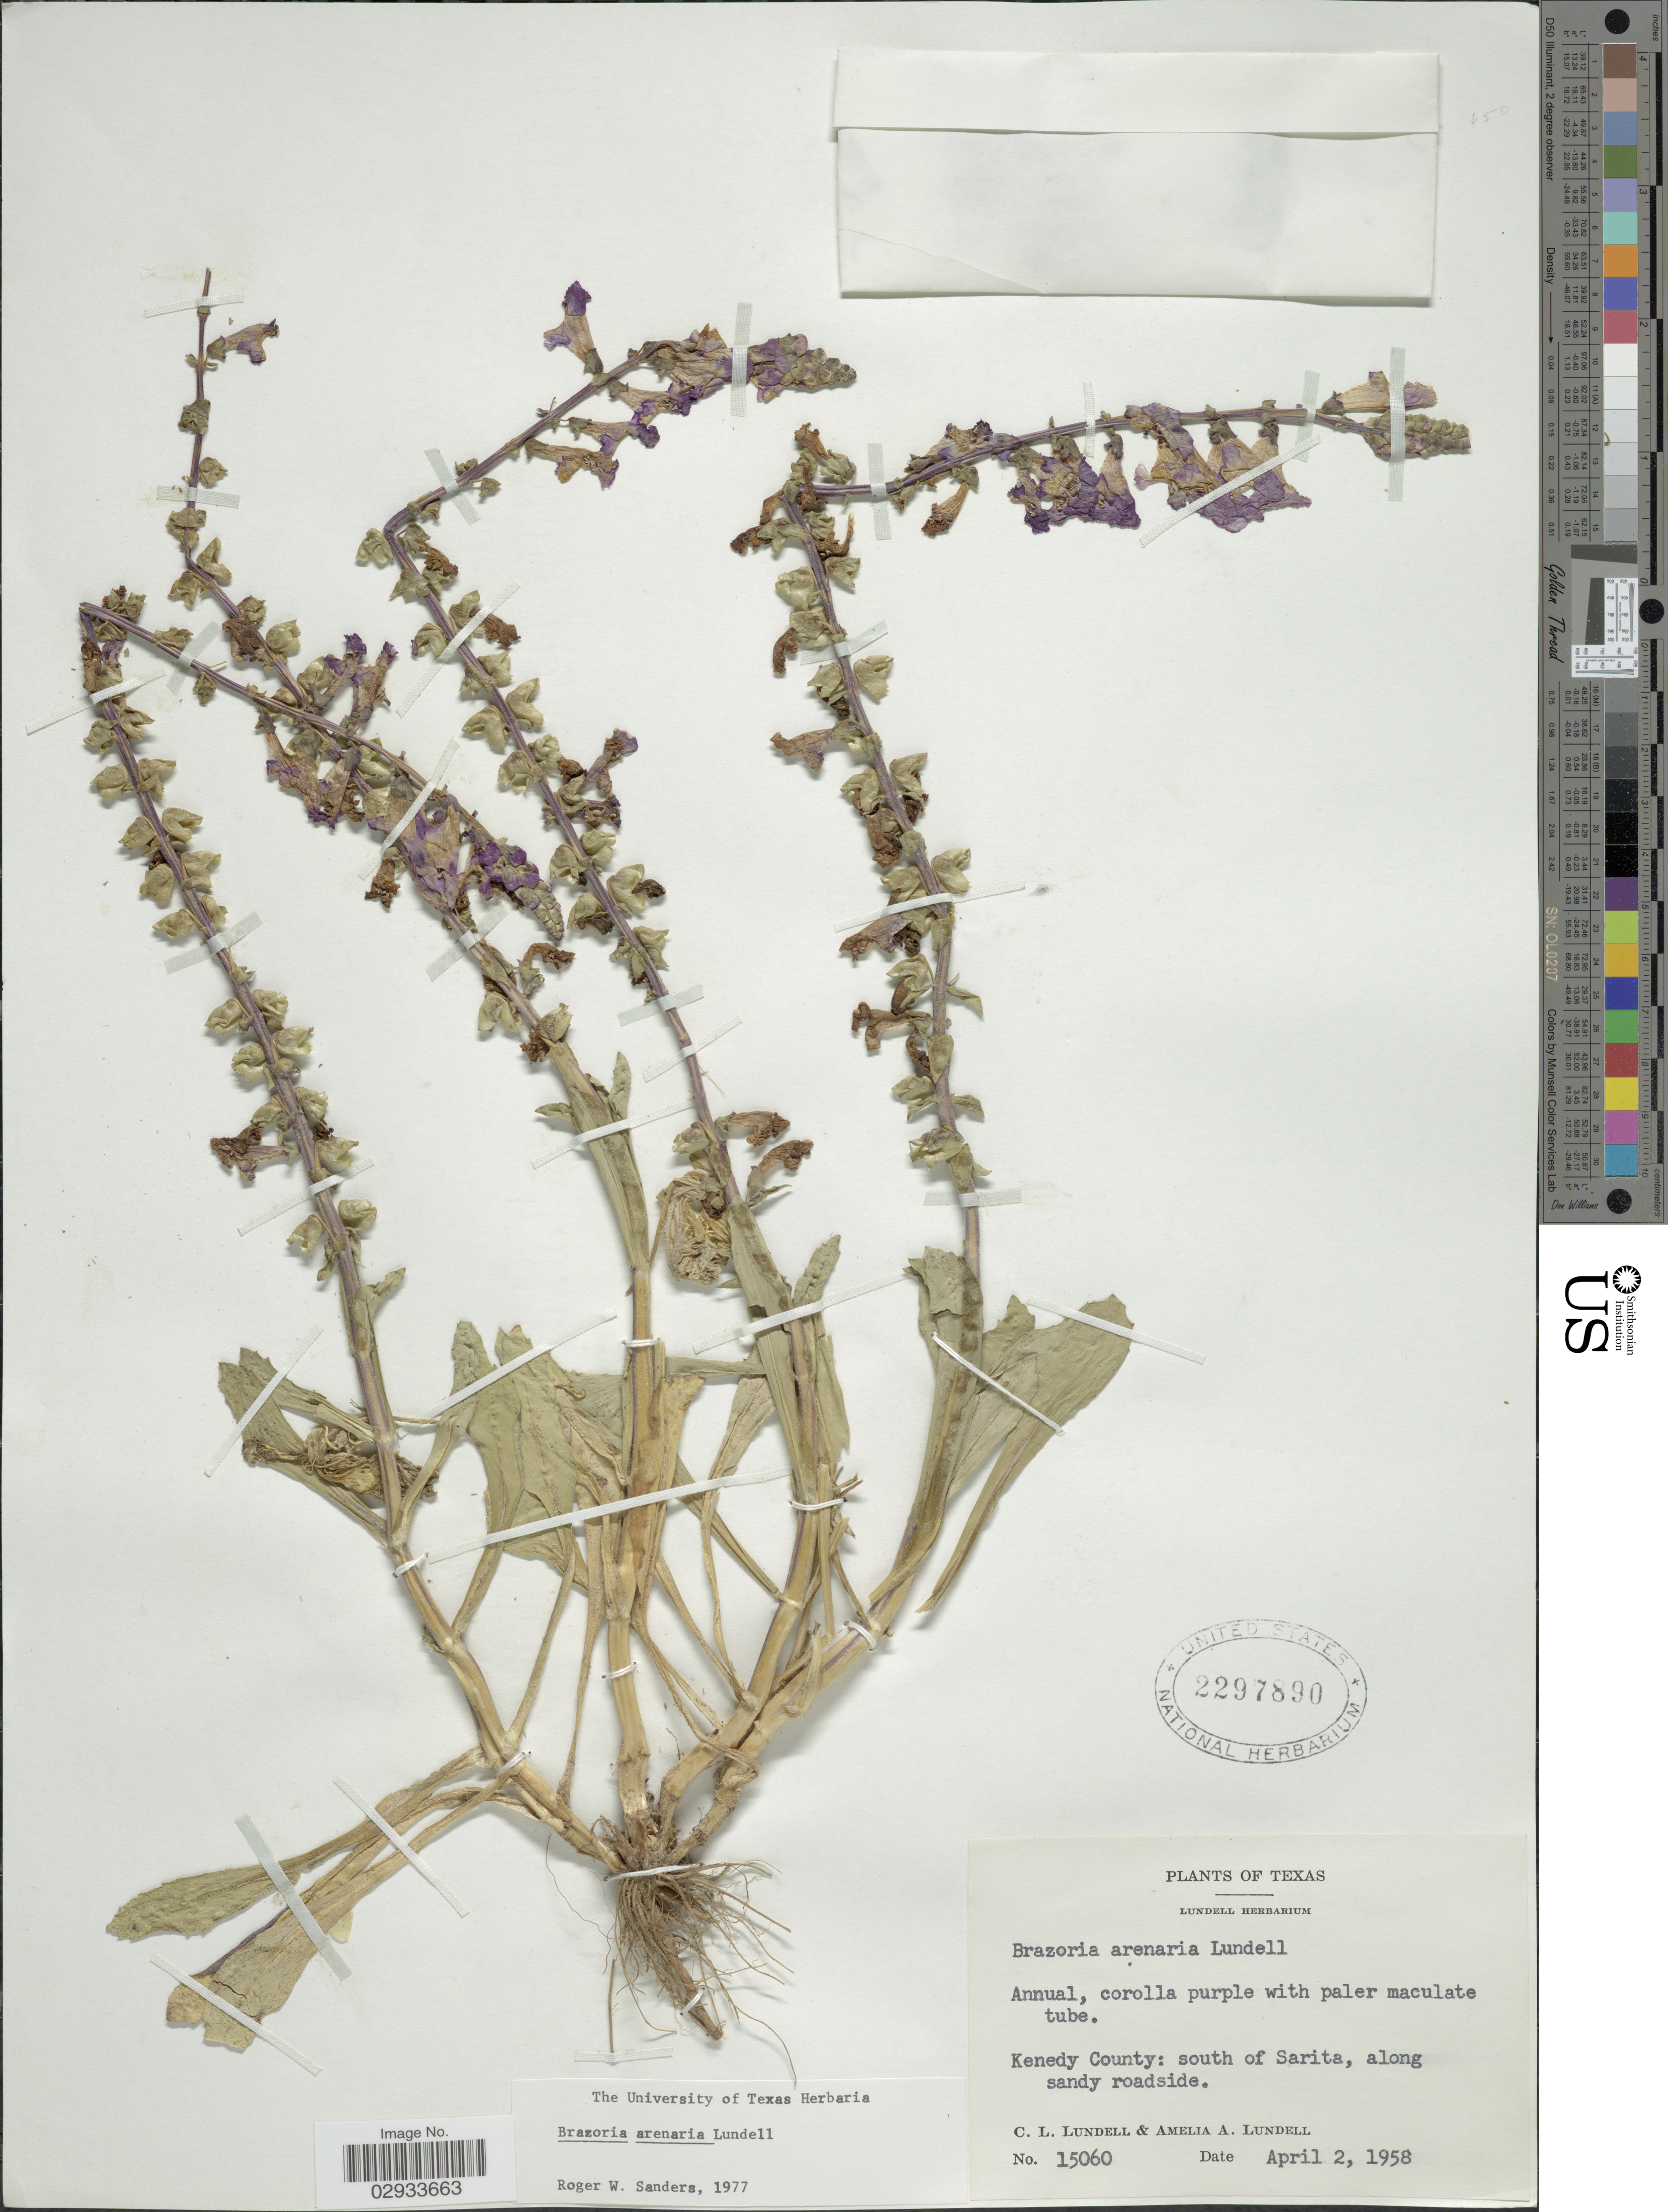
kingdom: Plantae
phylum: Tracheophyta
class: Magnoliopsida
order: Lamiales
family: Lamiaceae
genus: Brazoria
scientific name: Brazoria arenaria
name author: Lundell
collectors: C. L. Lundell & A. A. Lundell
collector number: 15060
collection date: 1958-04-02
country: United States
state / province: Texas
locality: Texas, Kenedy County: south of Sarita, along sandy roadside.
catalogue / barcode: US 2297890